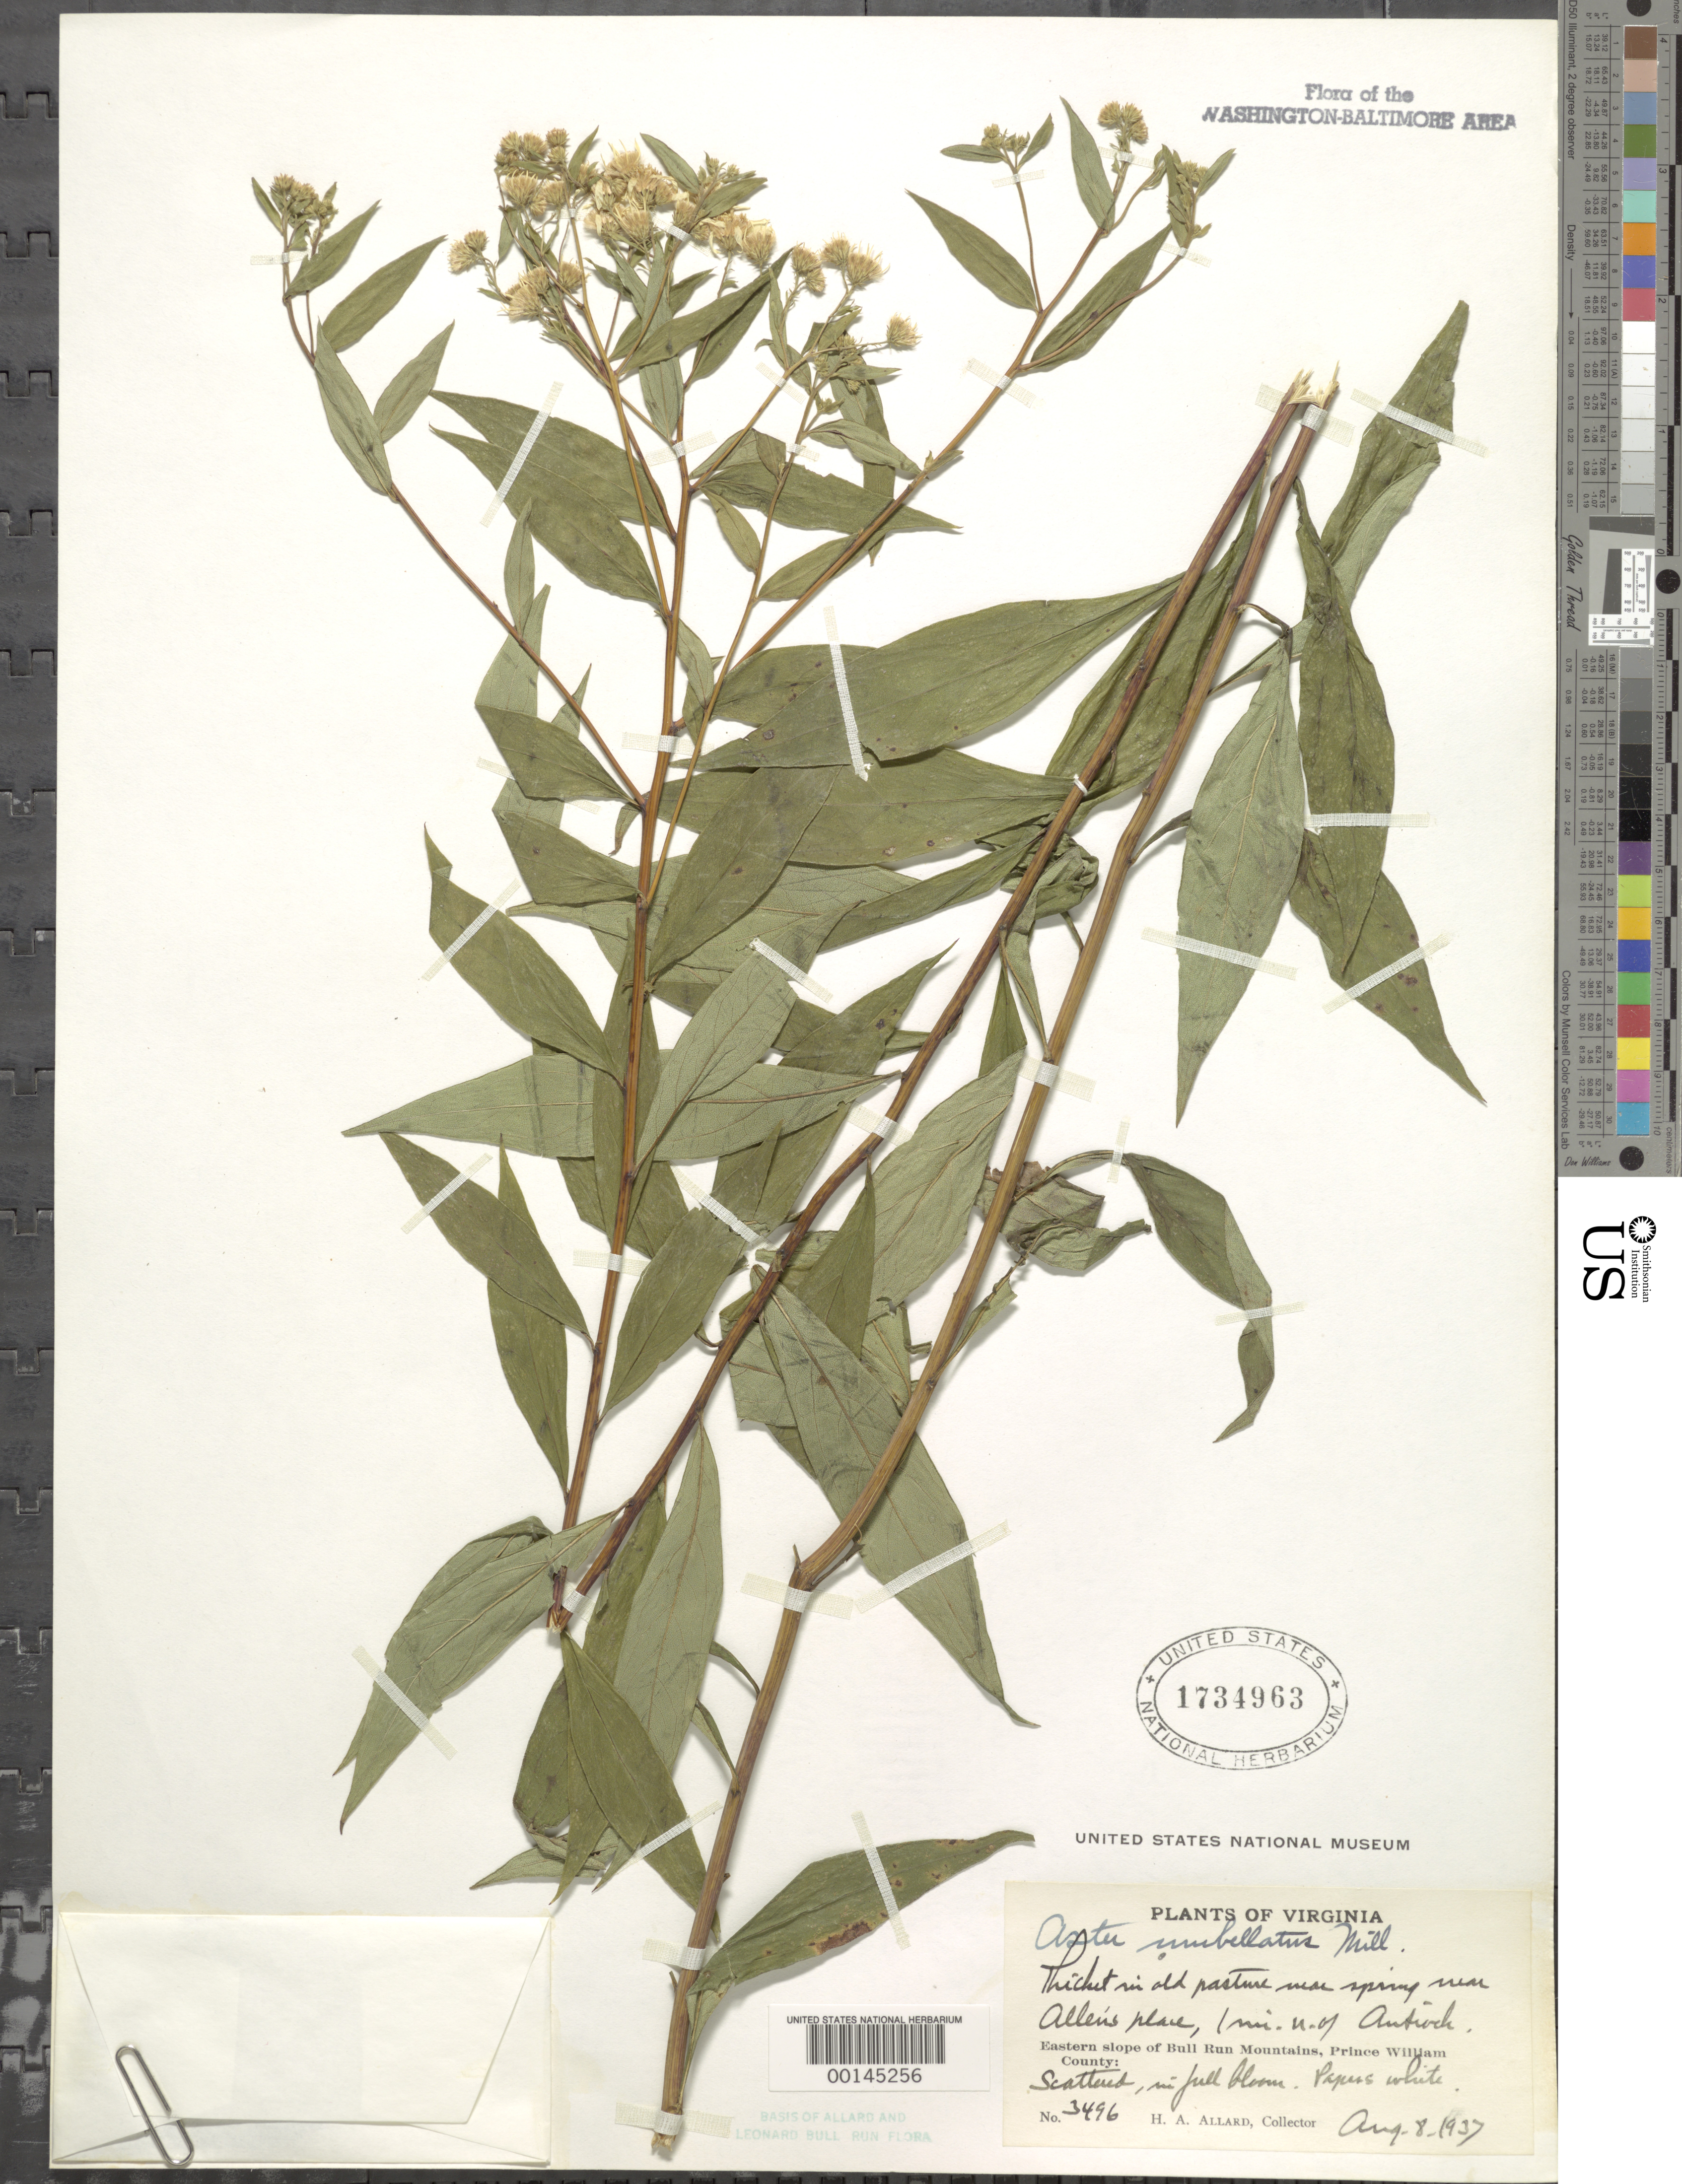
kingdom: Plantae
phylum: Tracheophyta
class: Magnoliopsida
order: Asterales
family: Asteraceae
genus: Doellingeria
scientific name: Doellingeria umbellata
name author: (Mill.) Nees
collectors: H. A. Allard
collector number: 3496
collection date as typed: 08 Aug 1937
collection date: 1937-08-08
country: United States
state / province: Virginia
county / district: Prince William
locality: North of Antioch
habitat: Thicket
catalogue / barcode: US 1734963